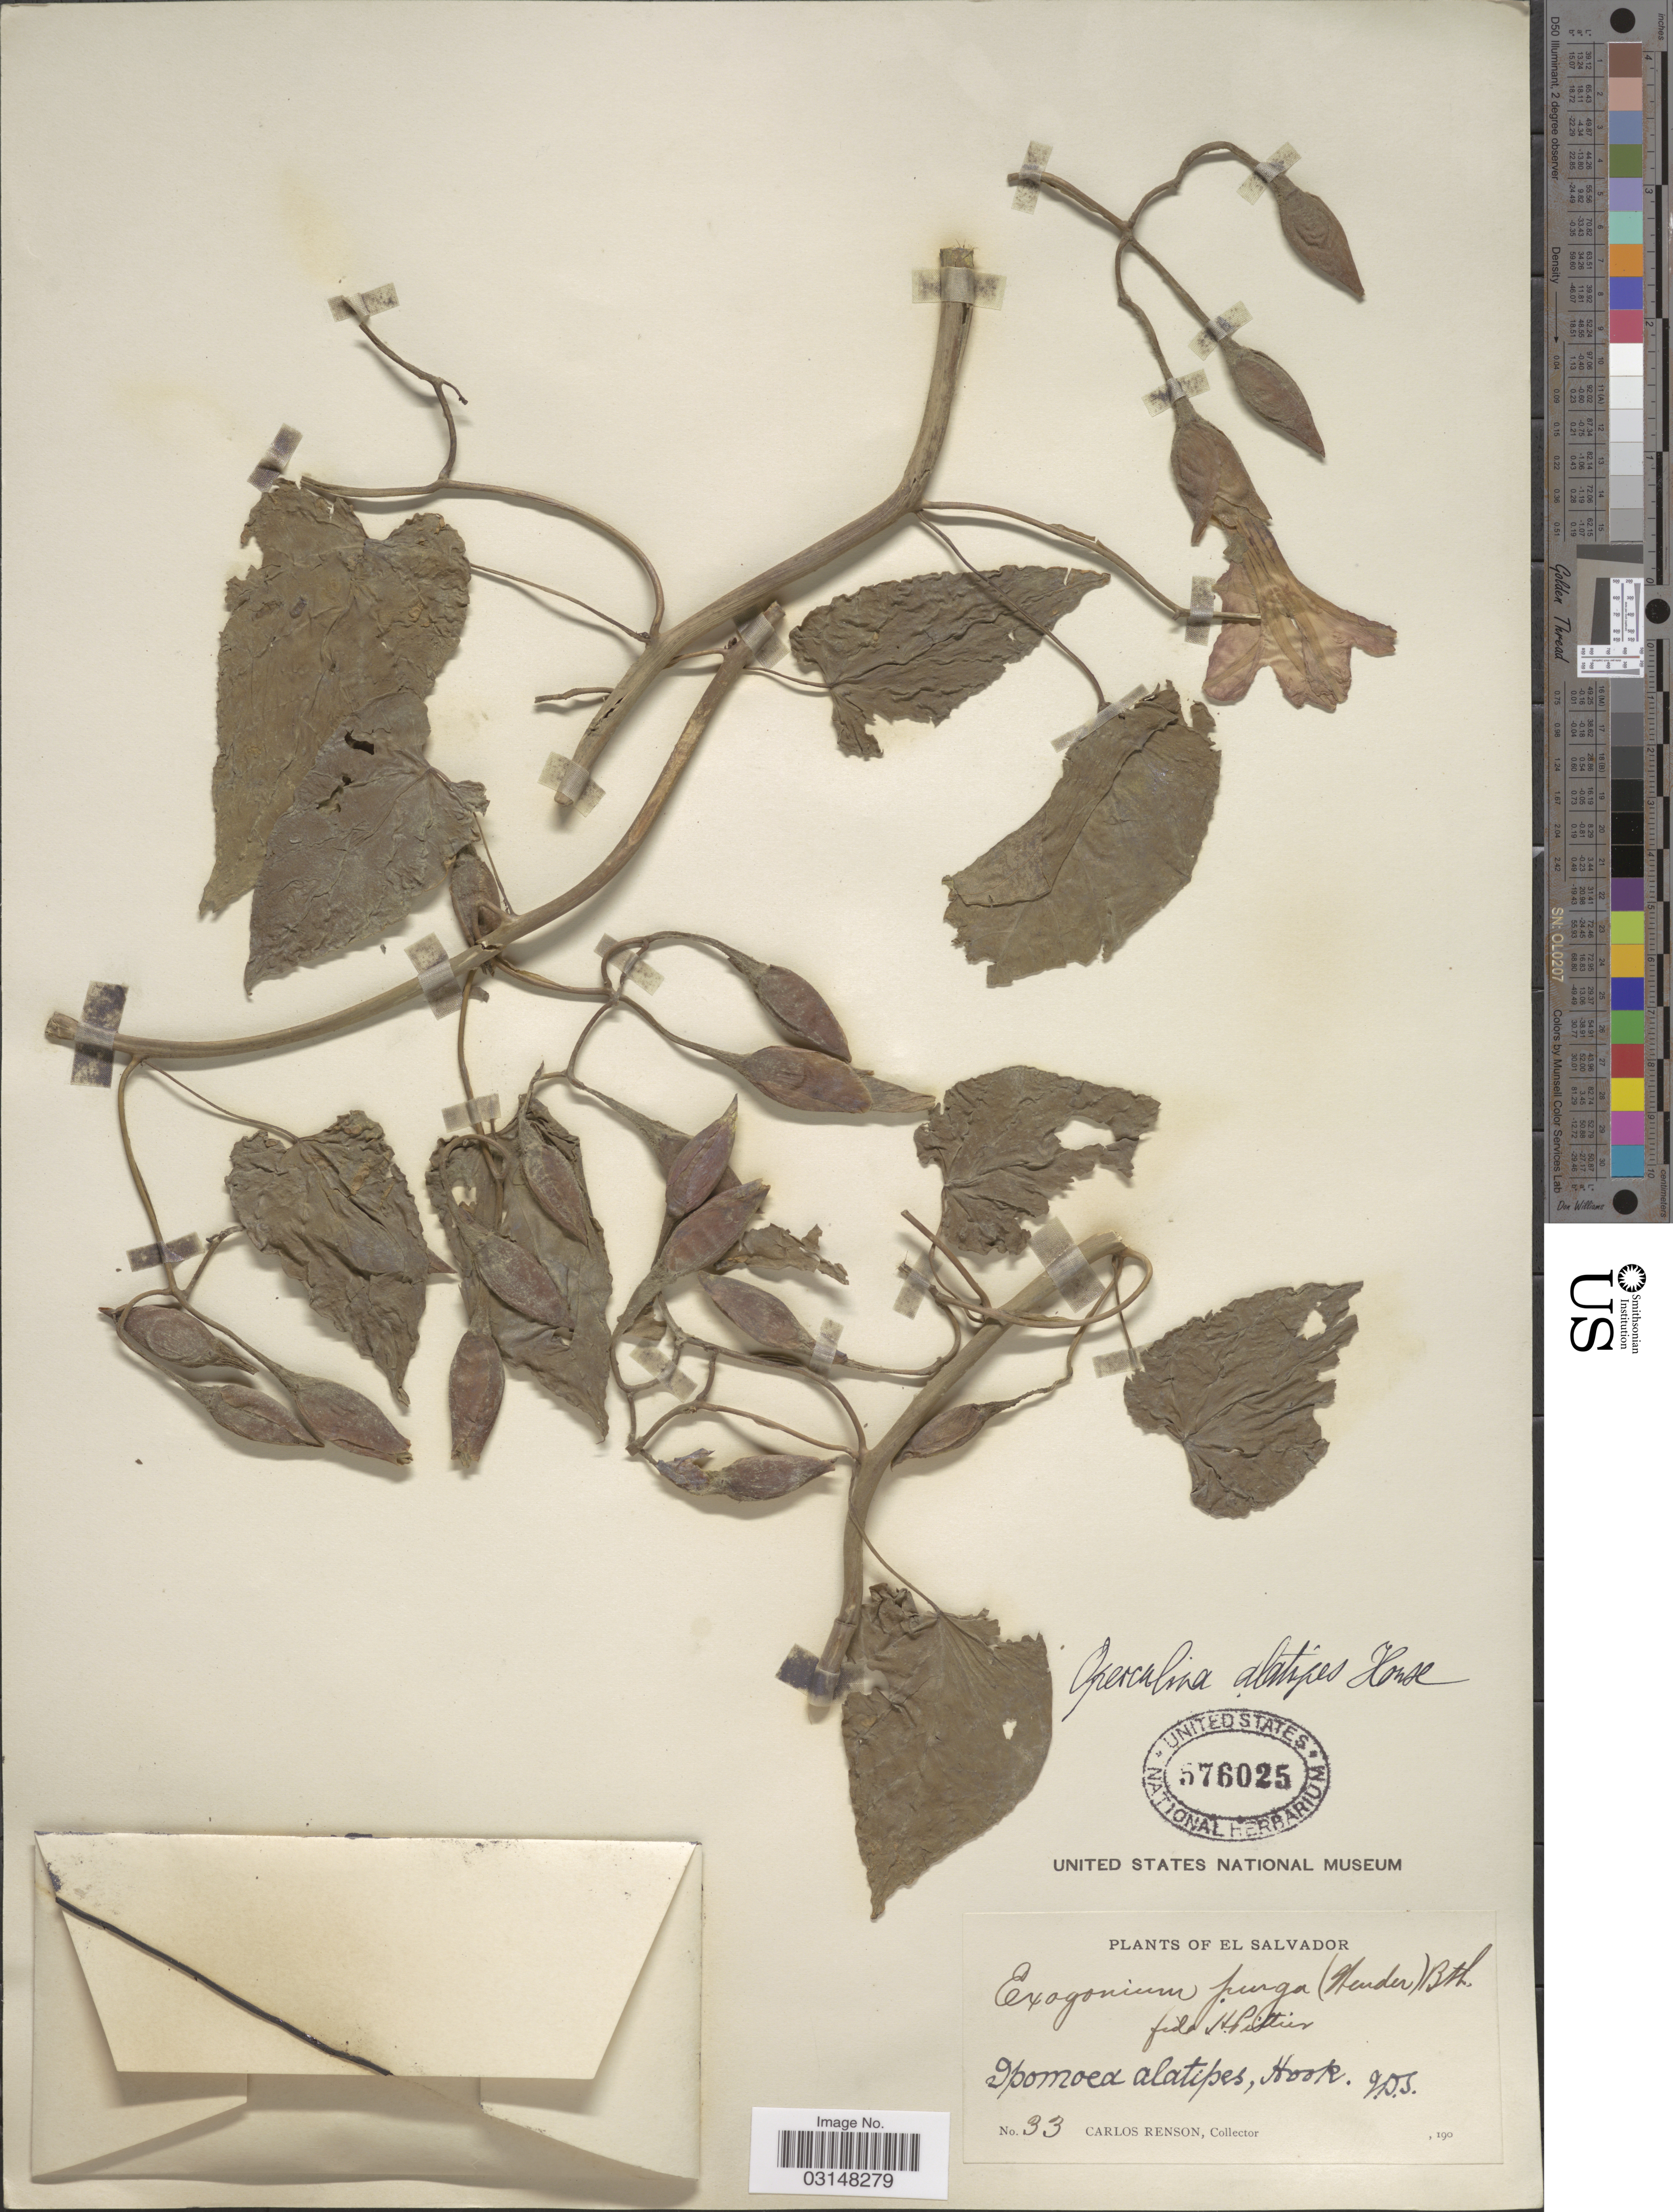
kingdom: Plantae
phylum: Tracheophyta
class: Magnoliopsida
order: Solanales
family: Convolvulaceae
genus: Operculina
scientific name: Operculina pteripes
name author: (G. Don) O'Donell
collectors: C. Renson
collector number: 33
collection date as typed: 190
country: El Salvador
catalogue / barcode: US 576025